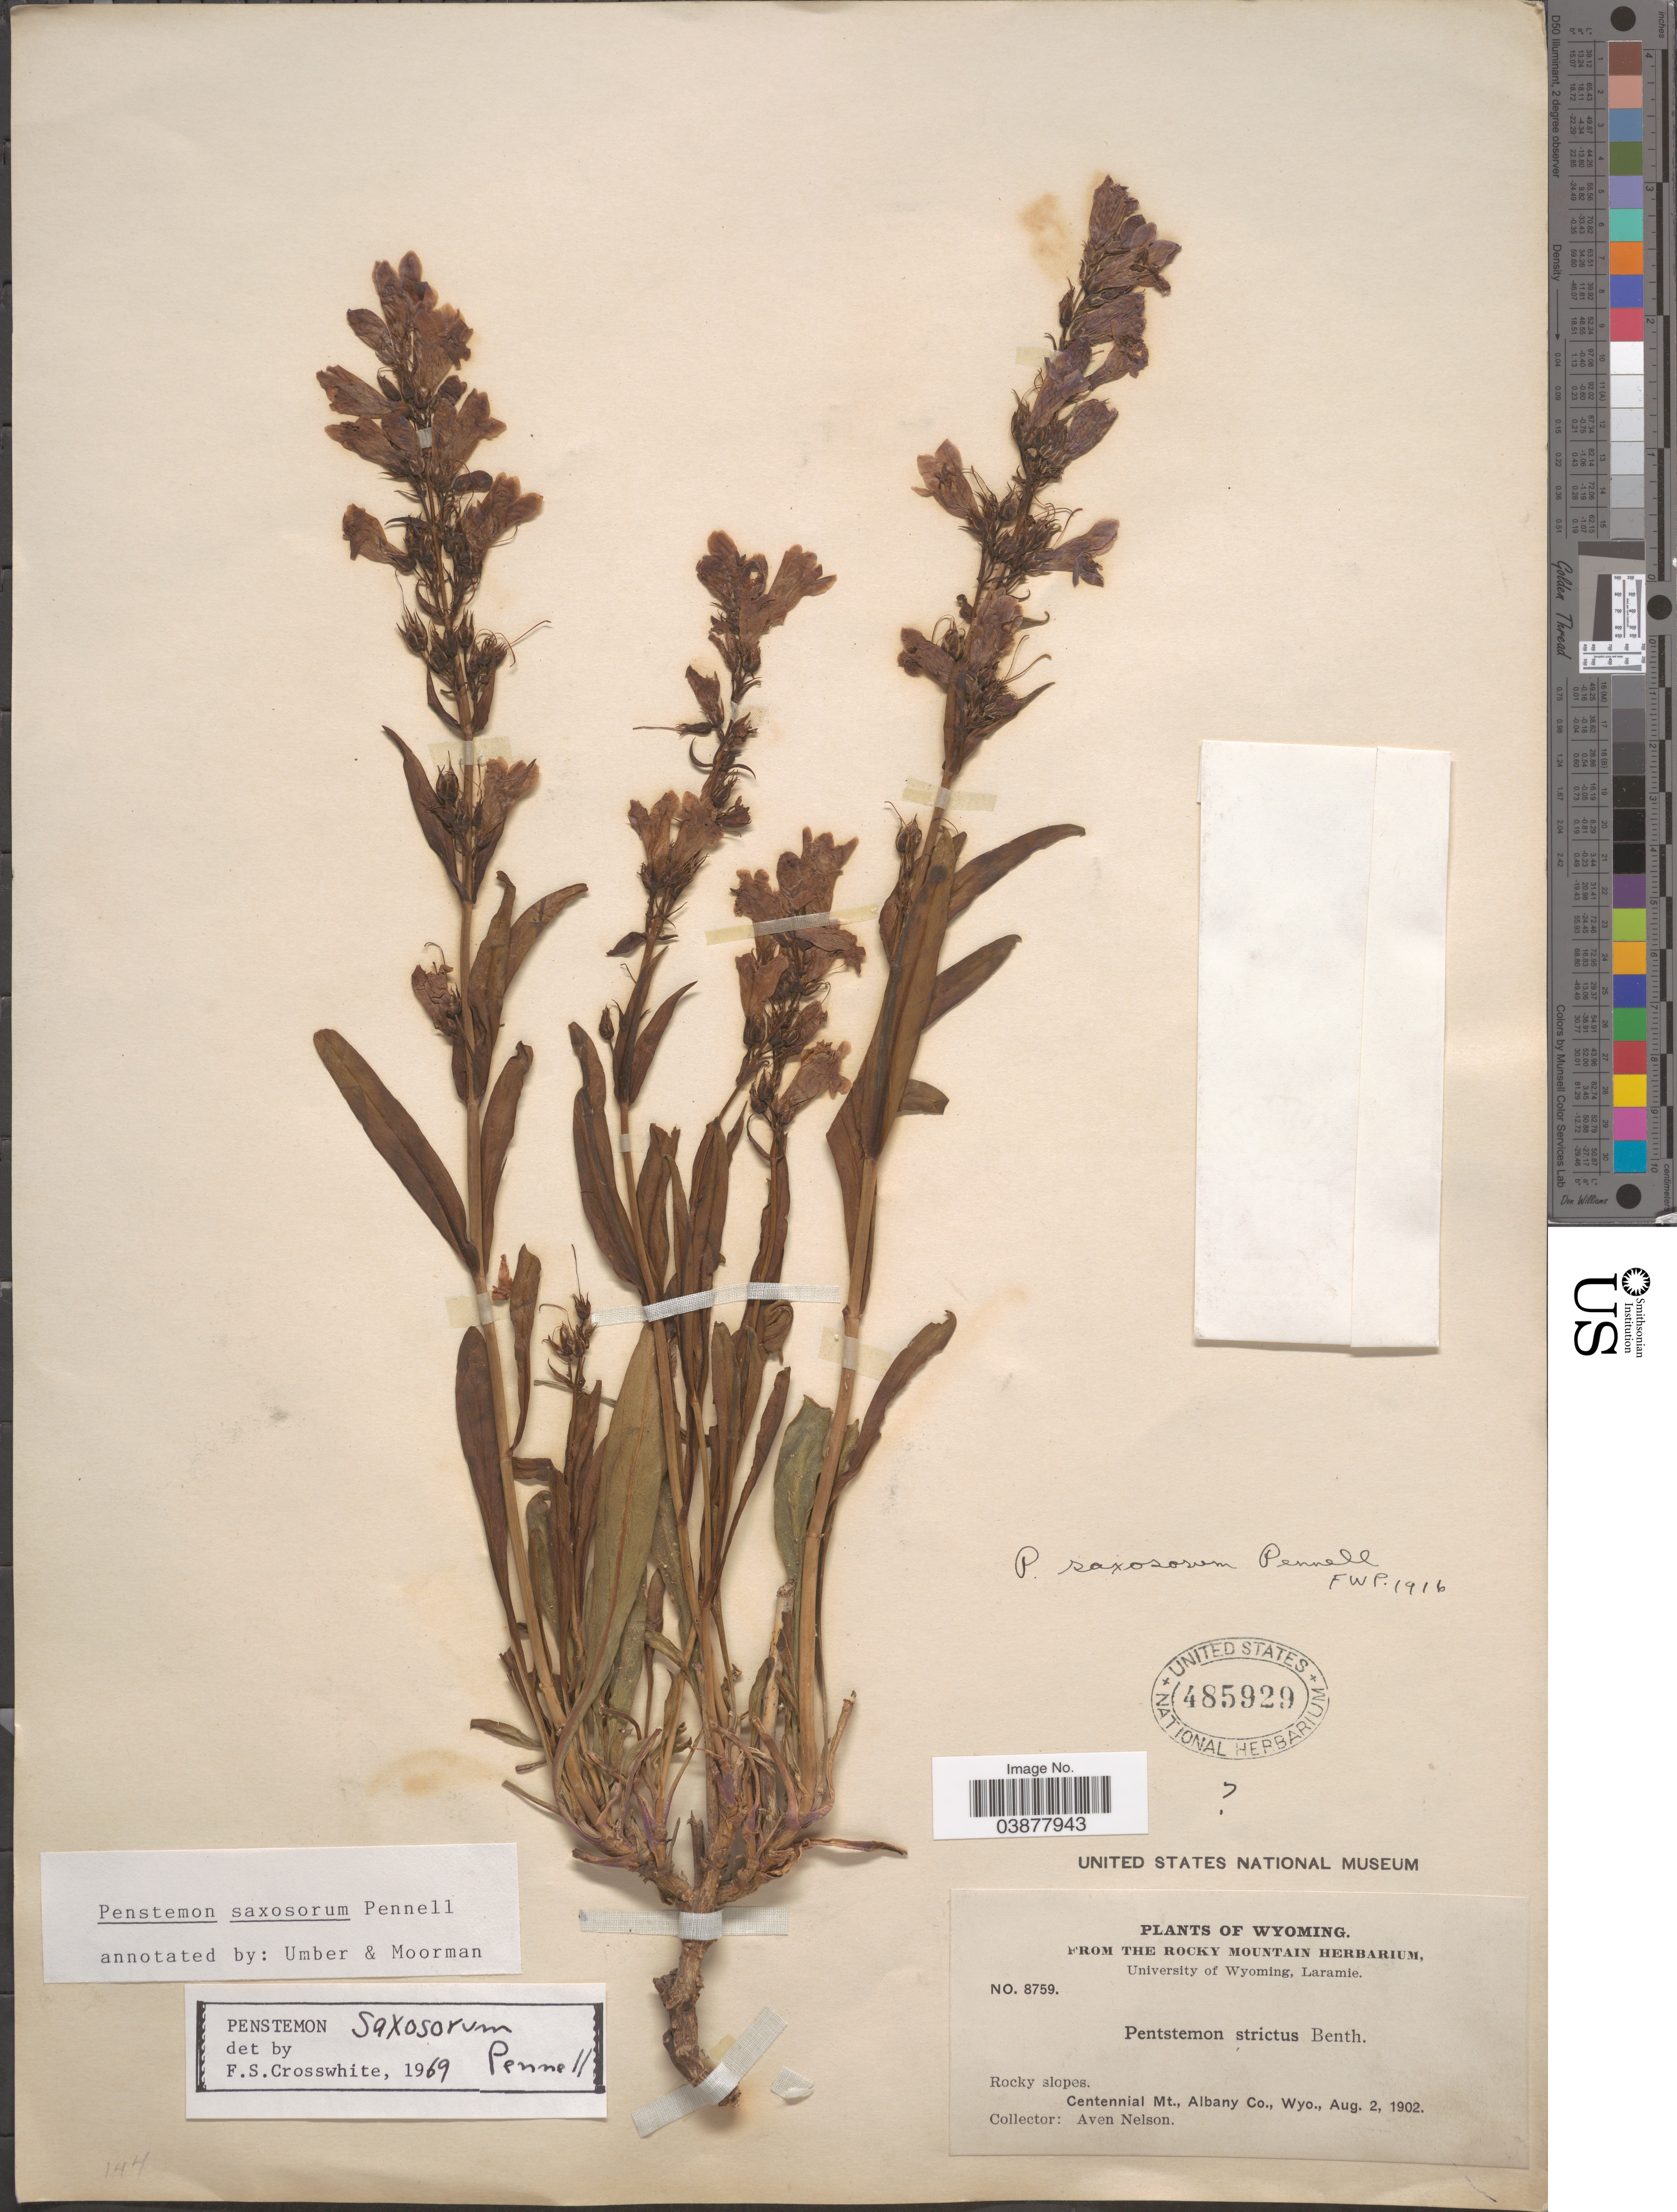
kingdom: Plantae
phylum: Tracheophyta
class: Magnoliopsida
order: Lamiales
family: Plantaginaceae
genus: Penstemon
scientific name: Penstemon saxosorum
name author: Pennell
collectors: A. Nelson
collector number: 8759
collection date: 1902-08-02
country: United States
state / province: Wyoming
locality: Centennial Mt., Albany Co.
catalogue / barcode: US 485929